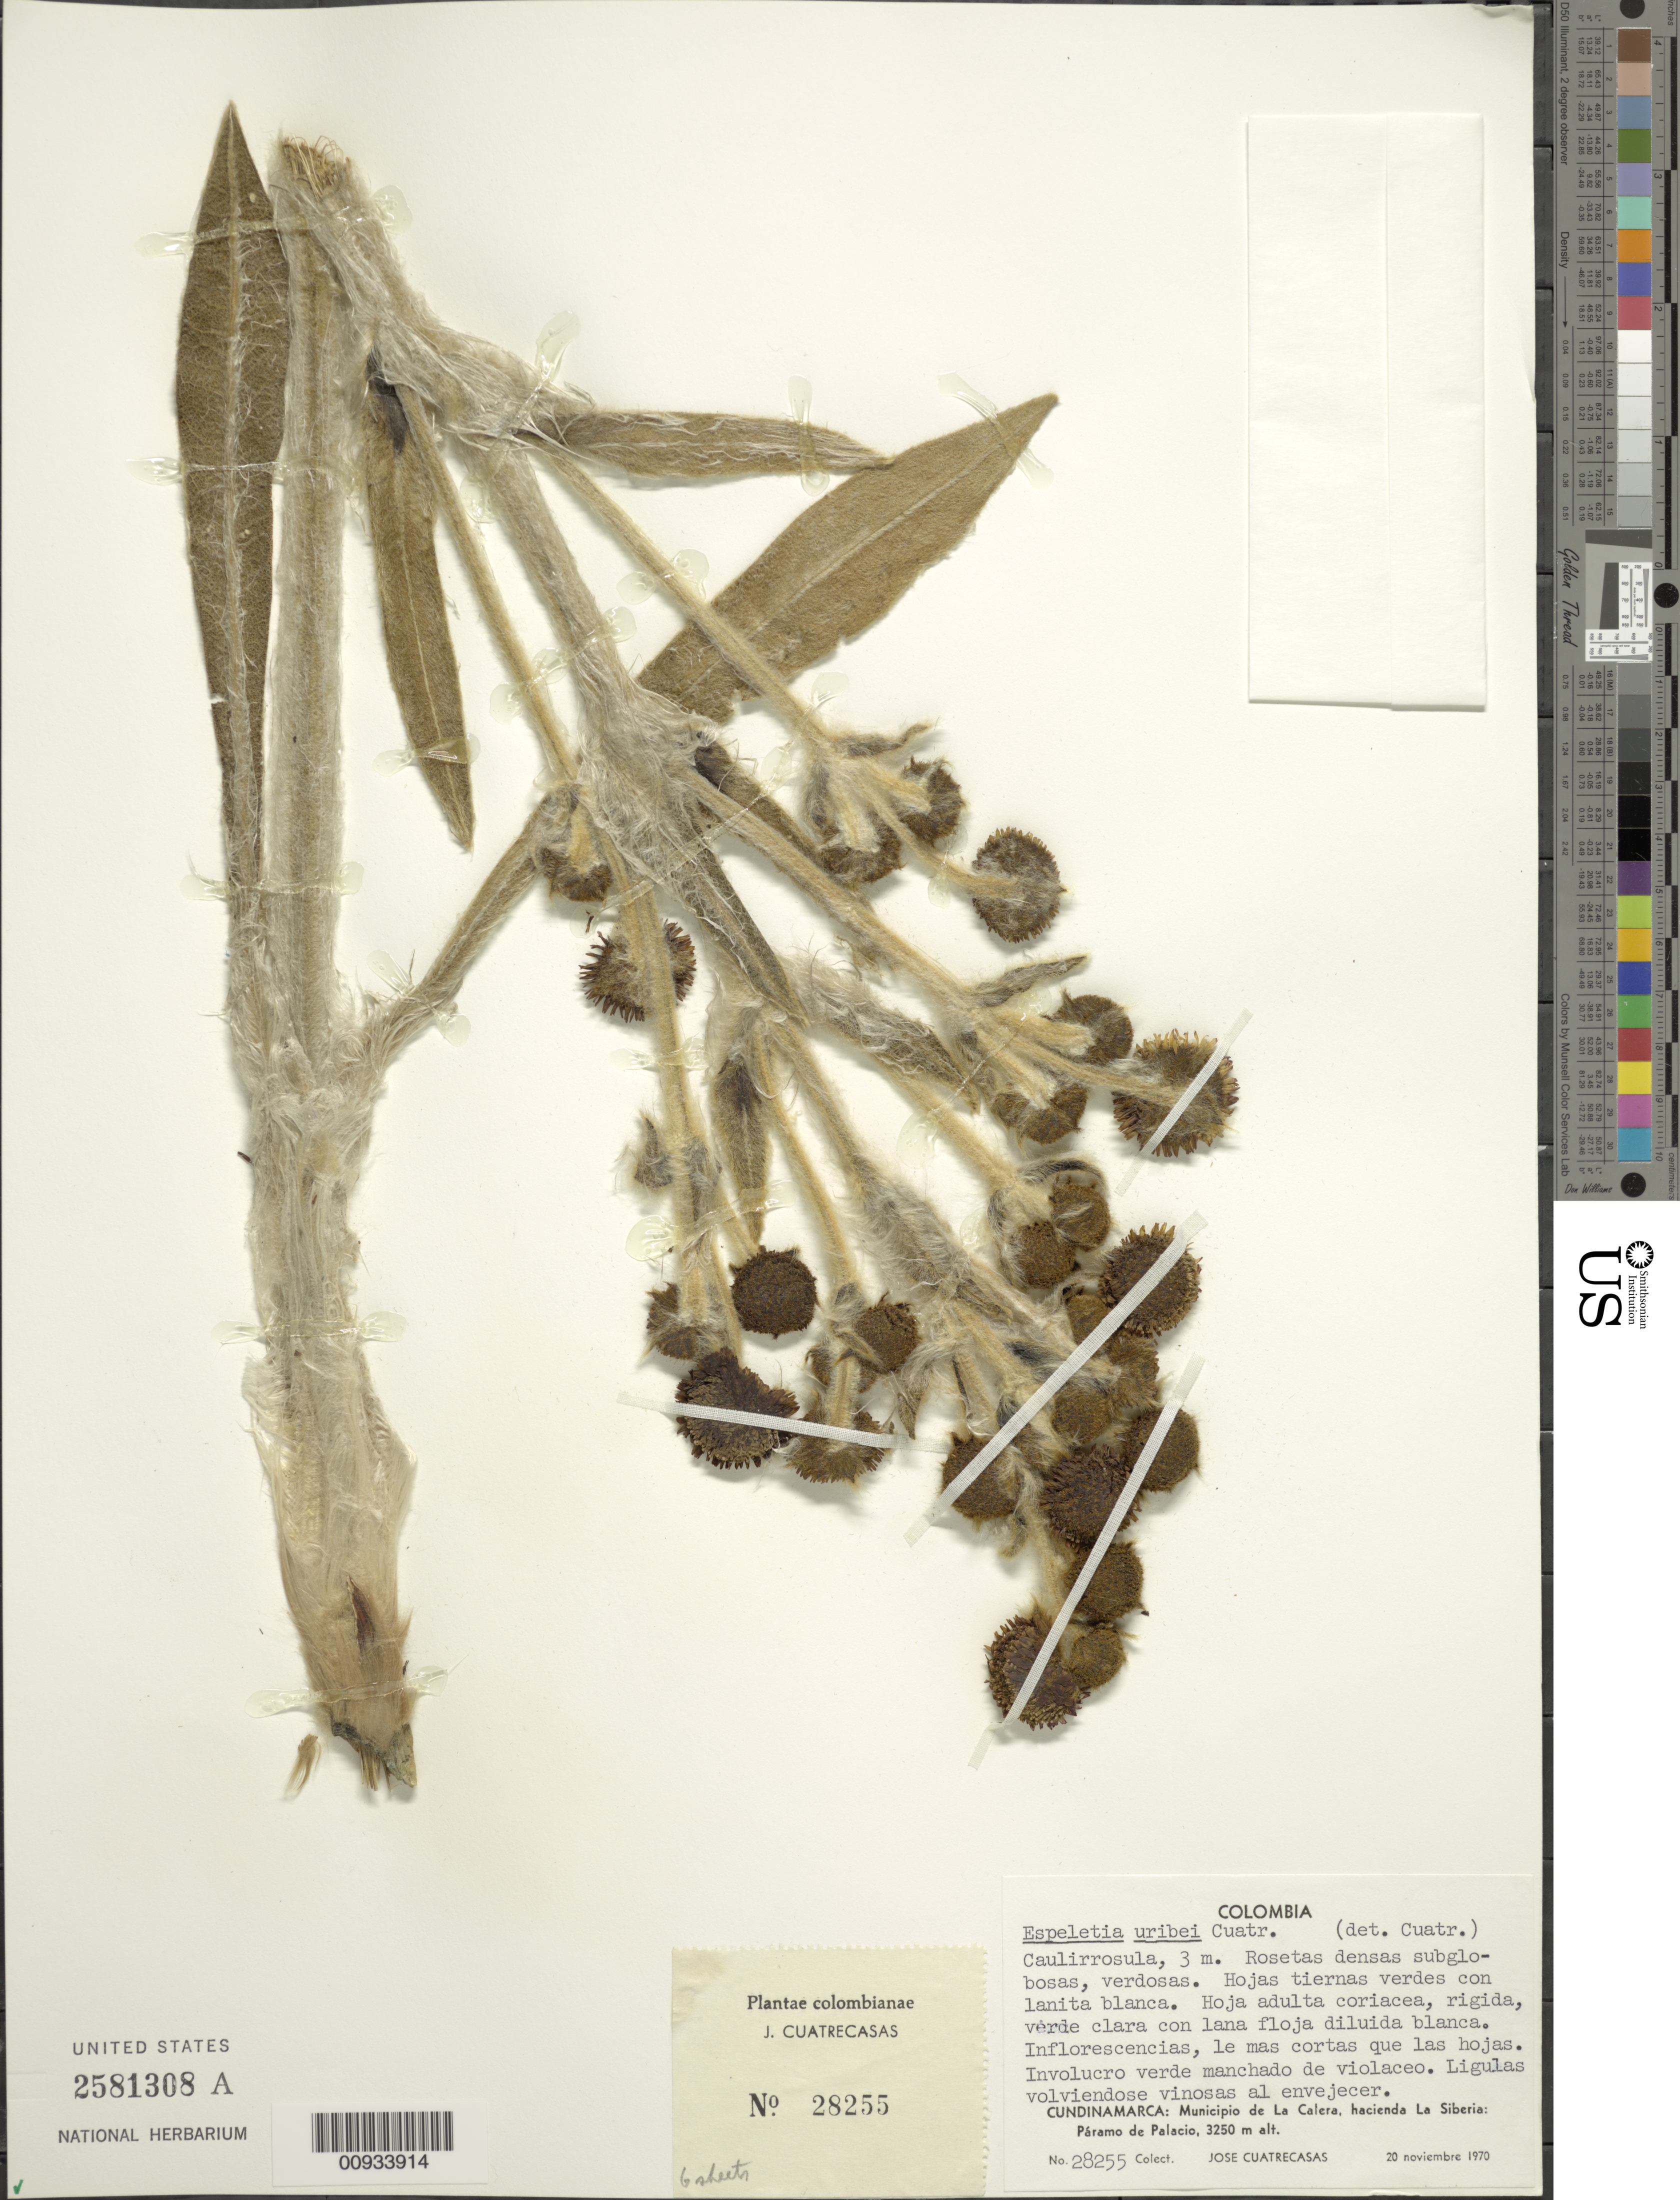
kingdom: Plantae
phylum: Tracheophyta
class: Magnoliopsida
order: Asterales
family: Asteraceae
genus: Espeletia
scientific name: Espeletia uribei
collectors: J. Cuatrecasas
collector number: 28255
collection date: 1970-11-20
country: Colombia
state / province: Cundinamarca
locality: Municipio de La Calera, hacienda La Siberia; Paramo de Palacio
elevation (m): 3250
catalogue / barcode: US 2581308A